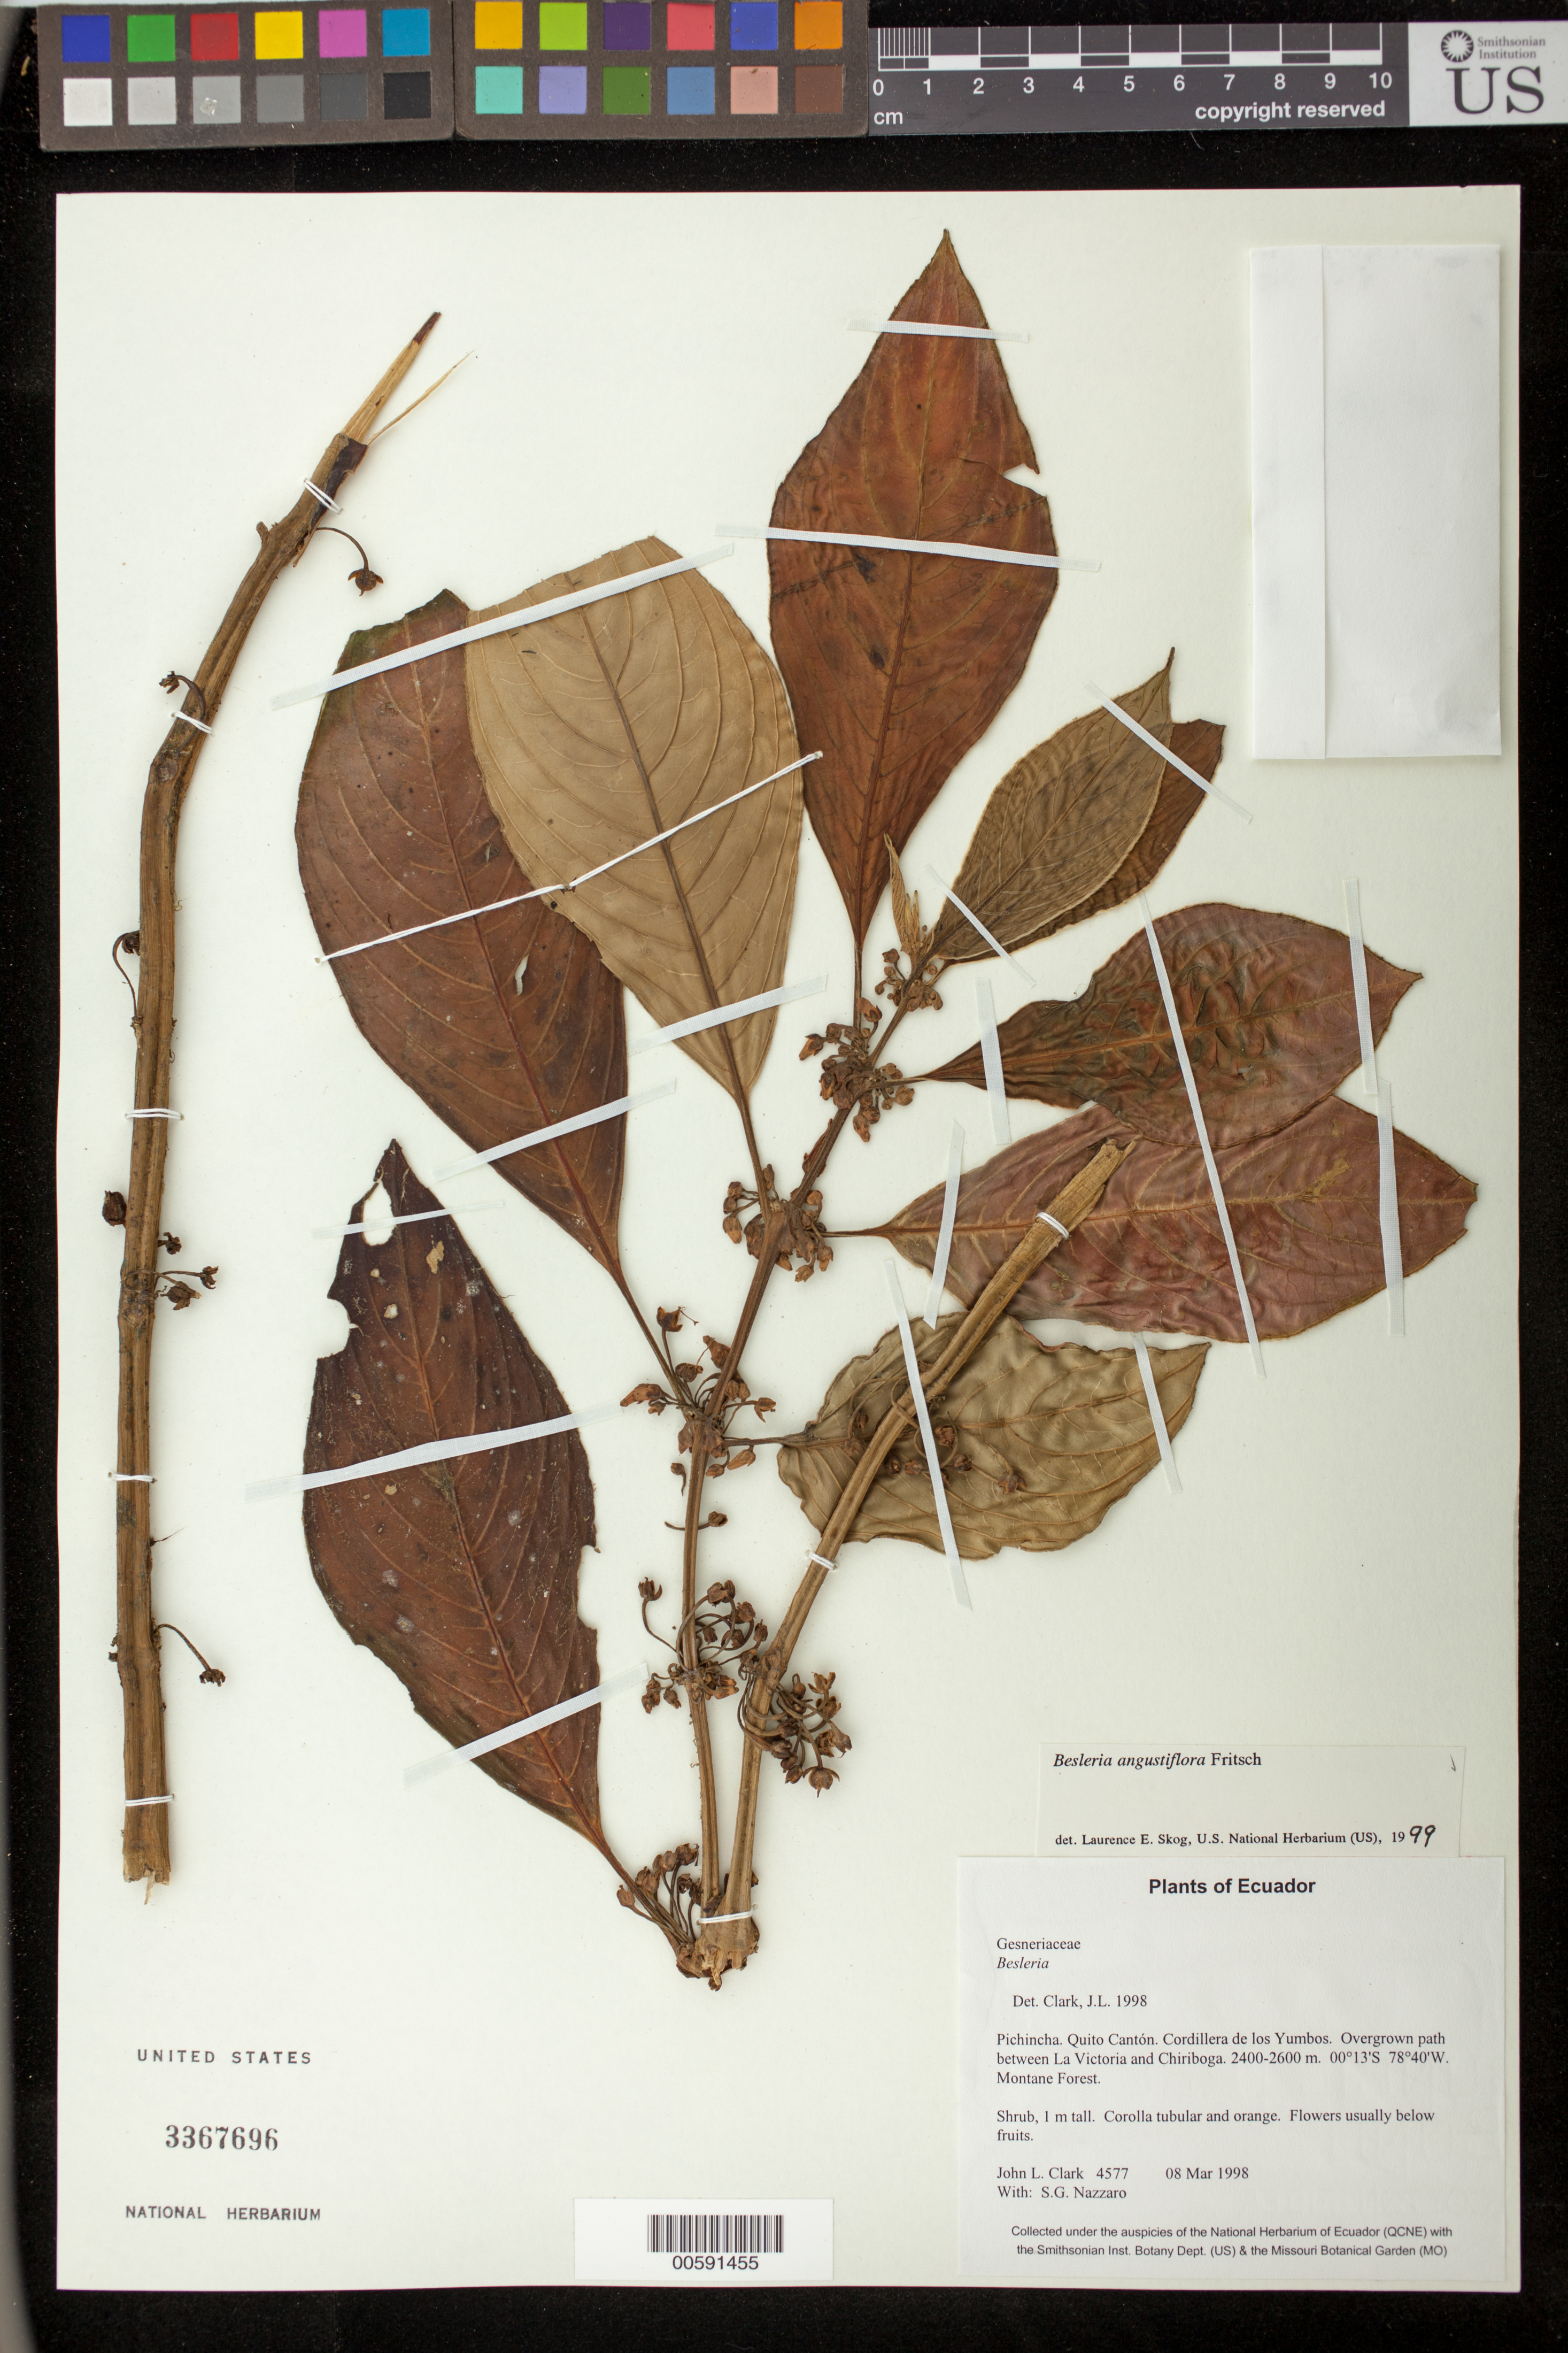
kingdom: Plantae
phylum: Tracheophyta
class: Magnoliopsida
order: Lamiales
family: Gesneriaceae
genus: Besleria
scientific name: Besleria angustiflora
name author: Fritsch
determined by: Clark, J. L., (SEL), The Marie Selby Botanical Garden (UNITED STATES)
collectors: J. L. Clark & S. Nazzaro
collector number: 4577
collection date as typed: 08 Mar 1998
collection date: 1998-03-08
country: Ecuador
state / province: Pichincha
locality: Quito Cantón. Cordillera de los Yumbos. Overgrown path between La Victoria and Chiriboga.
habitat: Montane Forest.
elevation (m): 2400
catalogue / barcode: US 3367696